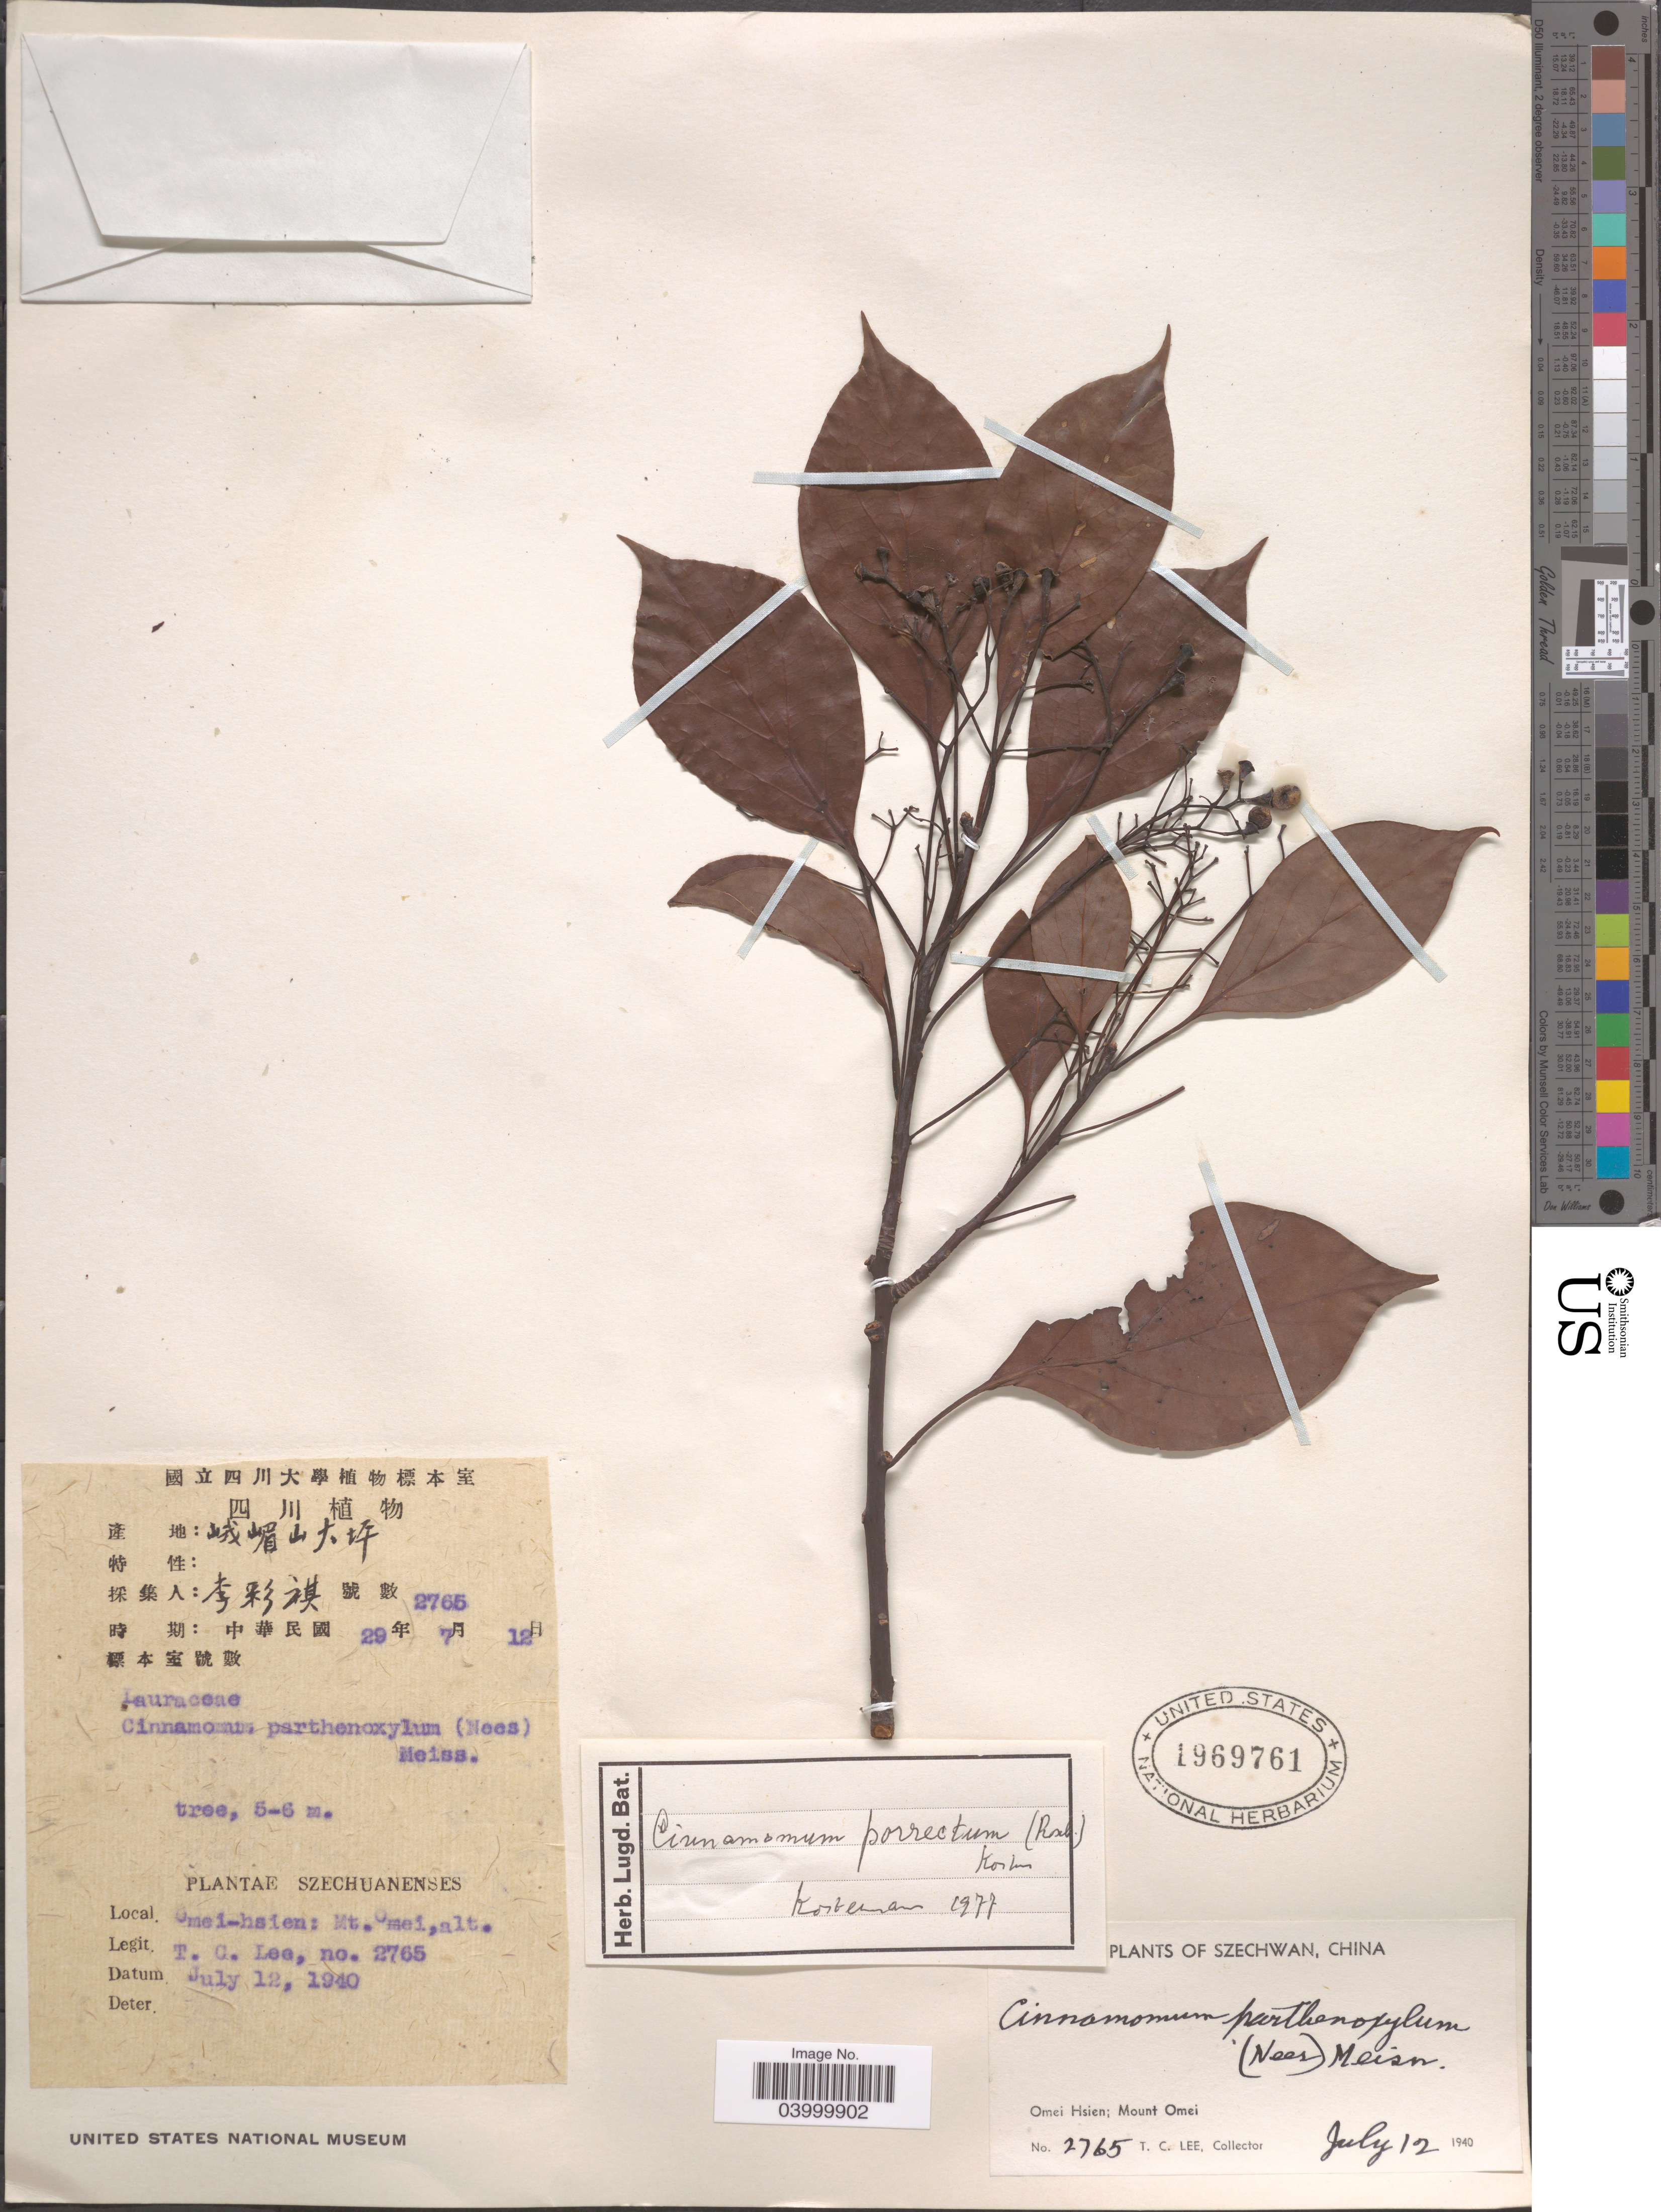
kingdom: Plantae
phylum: Tracheophyta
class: Magnoliopsida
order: Laurales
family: Lauraceae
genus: Cinnamomum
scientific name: Cinnamomum porrectum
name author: (Roxb.) Kosterm.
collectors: T. Lee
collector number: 2765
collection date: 1940-07-12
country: China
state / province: Sichuan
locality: Szechwan. Omei hsien; Mount Omei.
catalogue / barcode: US 1969761